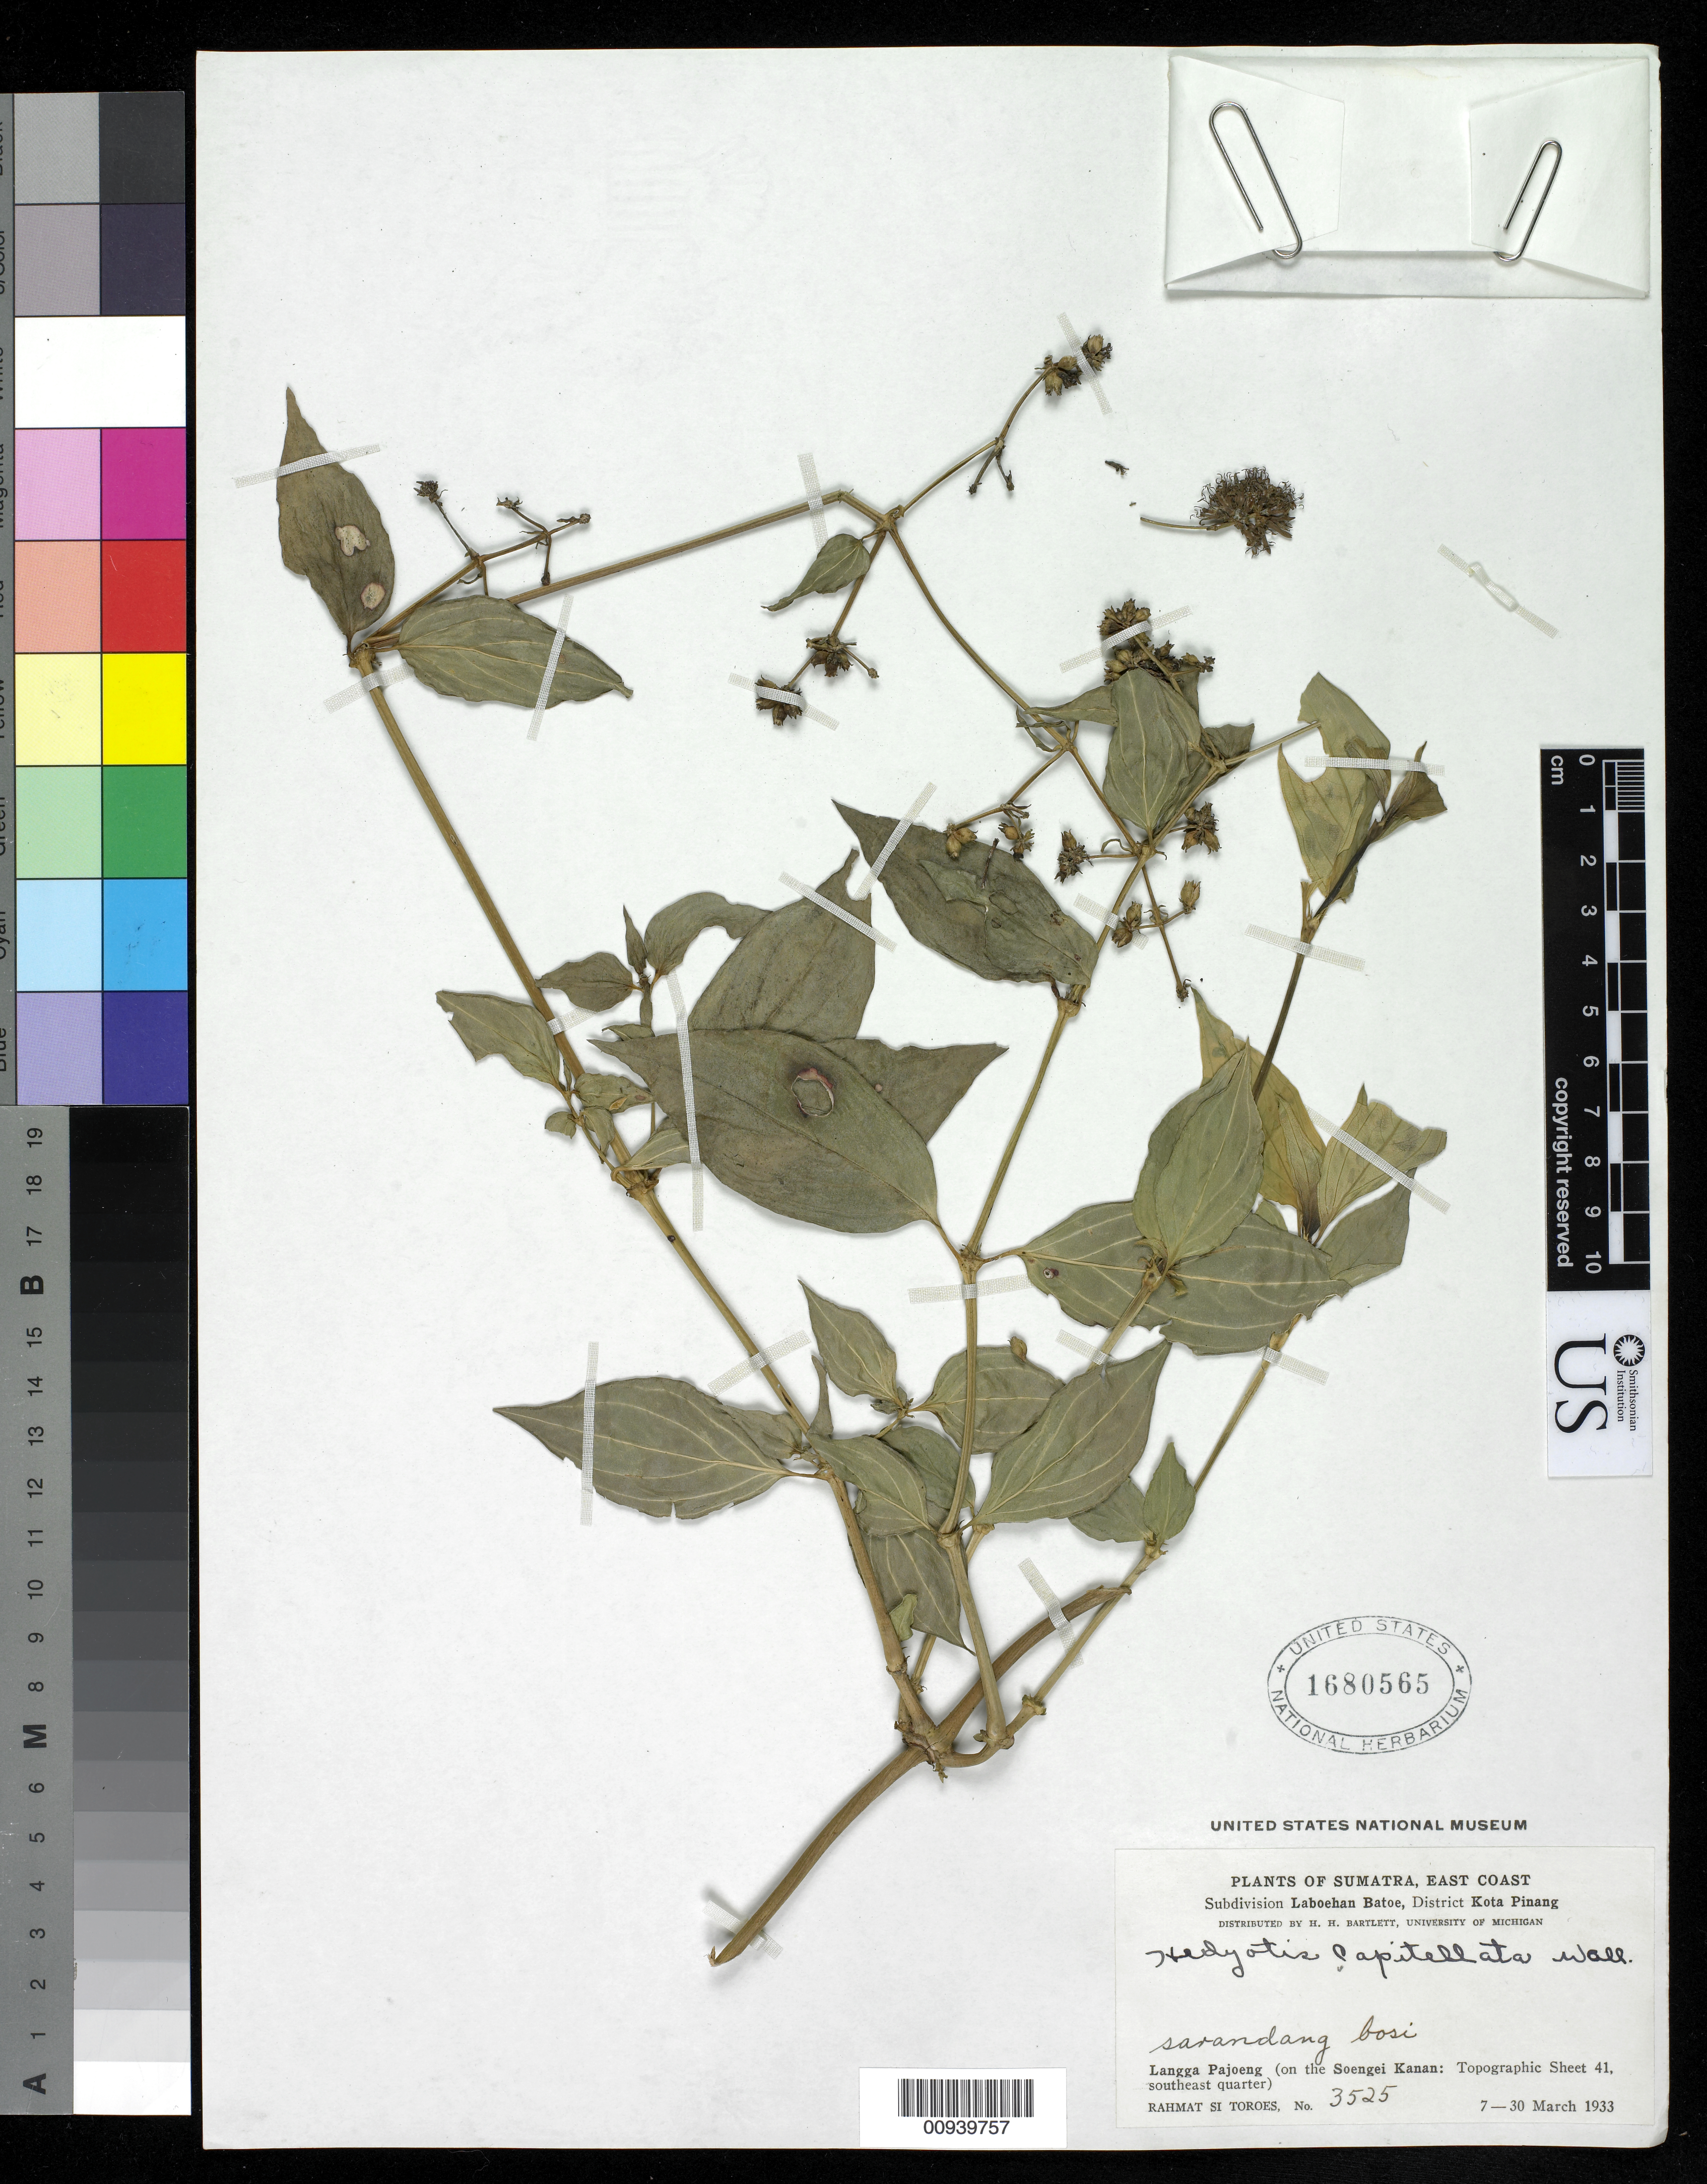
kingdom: Plantae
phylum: Tracheophyta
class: Magnoliopsida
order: Gentianales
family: Rubiaceae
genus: Hedyotis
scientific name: Hedyotis capitellata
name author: Wall.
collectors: Rahmat Si Boeea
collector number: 3525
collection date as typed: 07 Mar 1933 to 30 Mar 1933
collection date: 1933-03-07/1933-03-30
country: Indonesia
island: Sumatra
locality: Subdivision of Laboehan Batoe, District Kota Pinang, Langga Pajoeng (on the Soengei Kanan)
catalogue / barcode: US 1680565